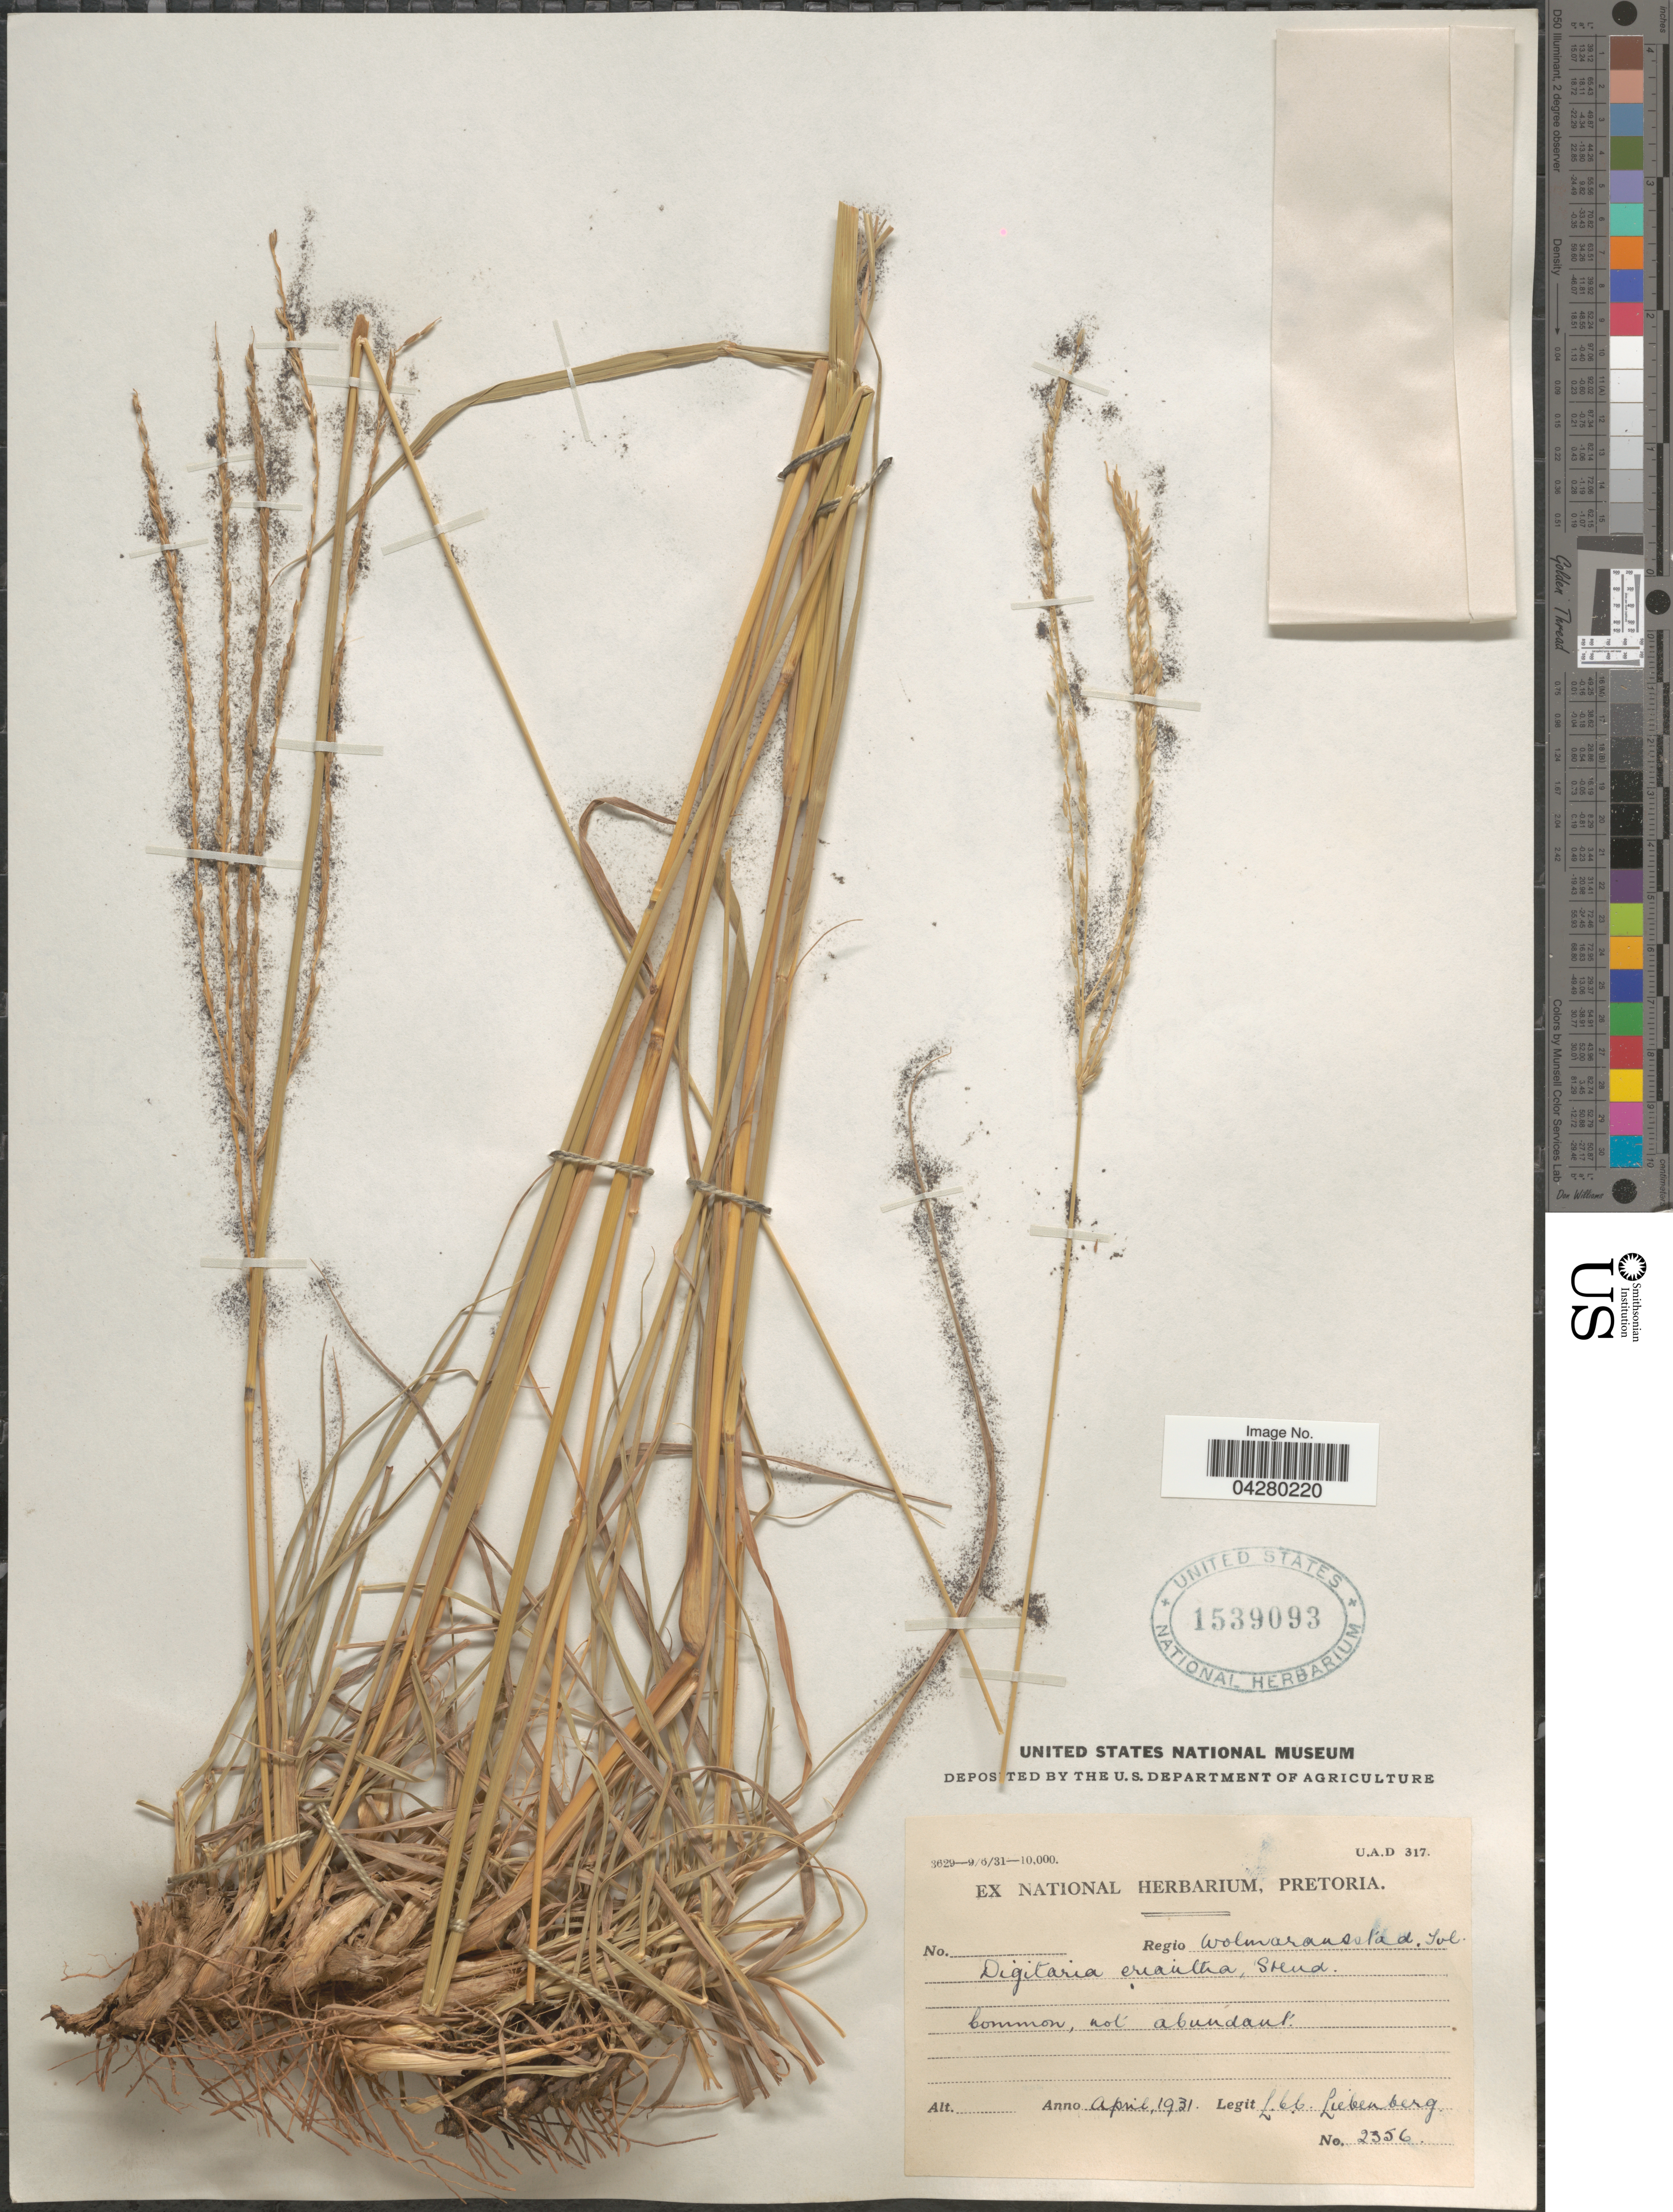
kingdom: Plantae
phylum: Tracheophyta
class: Liliopsida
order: Poales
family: Poaceae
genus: Digitaria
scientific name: Digitaria eriantha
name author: Steud.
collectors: L. Liebenberg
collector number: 2356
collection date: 1931-04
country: South Africa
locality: Regio Wolmaransstad, Tvl.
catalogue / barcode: US 1539093